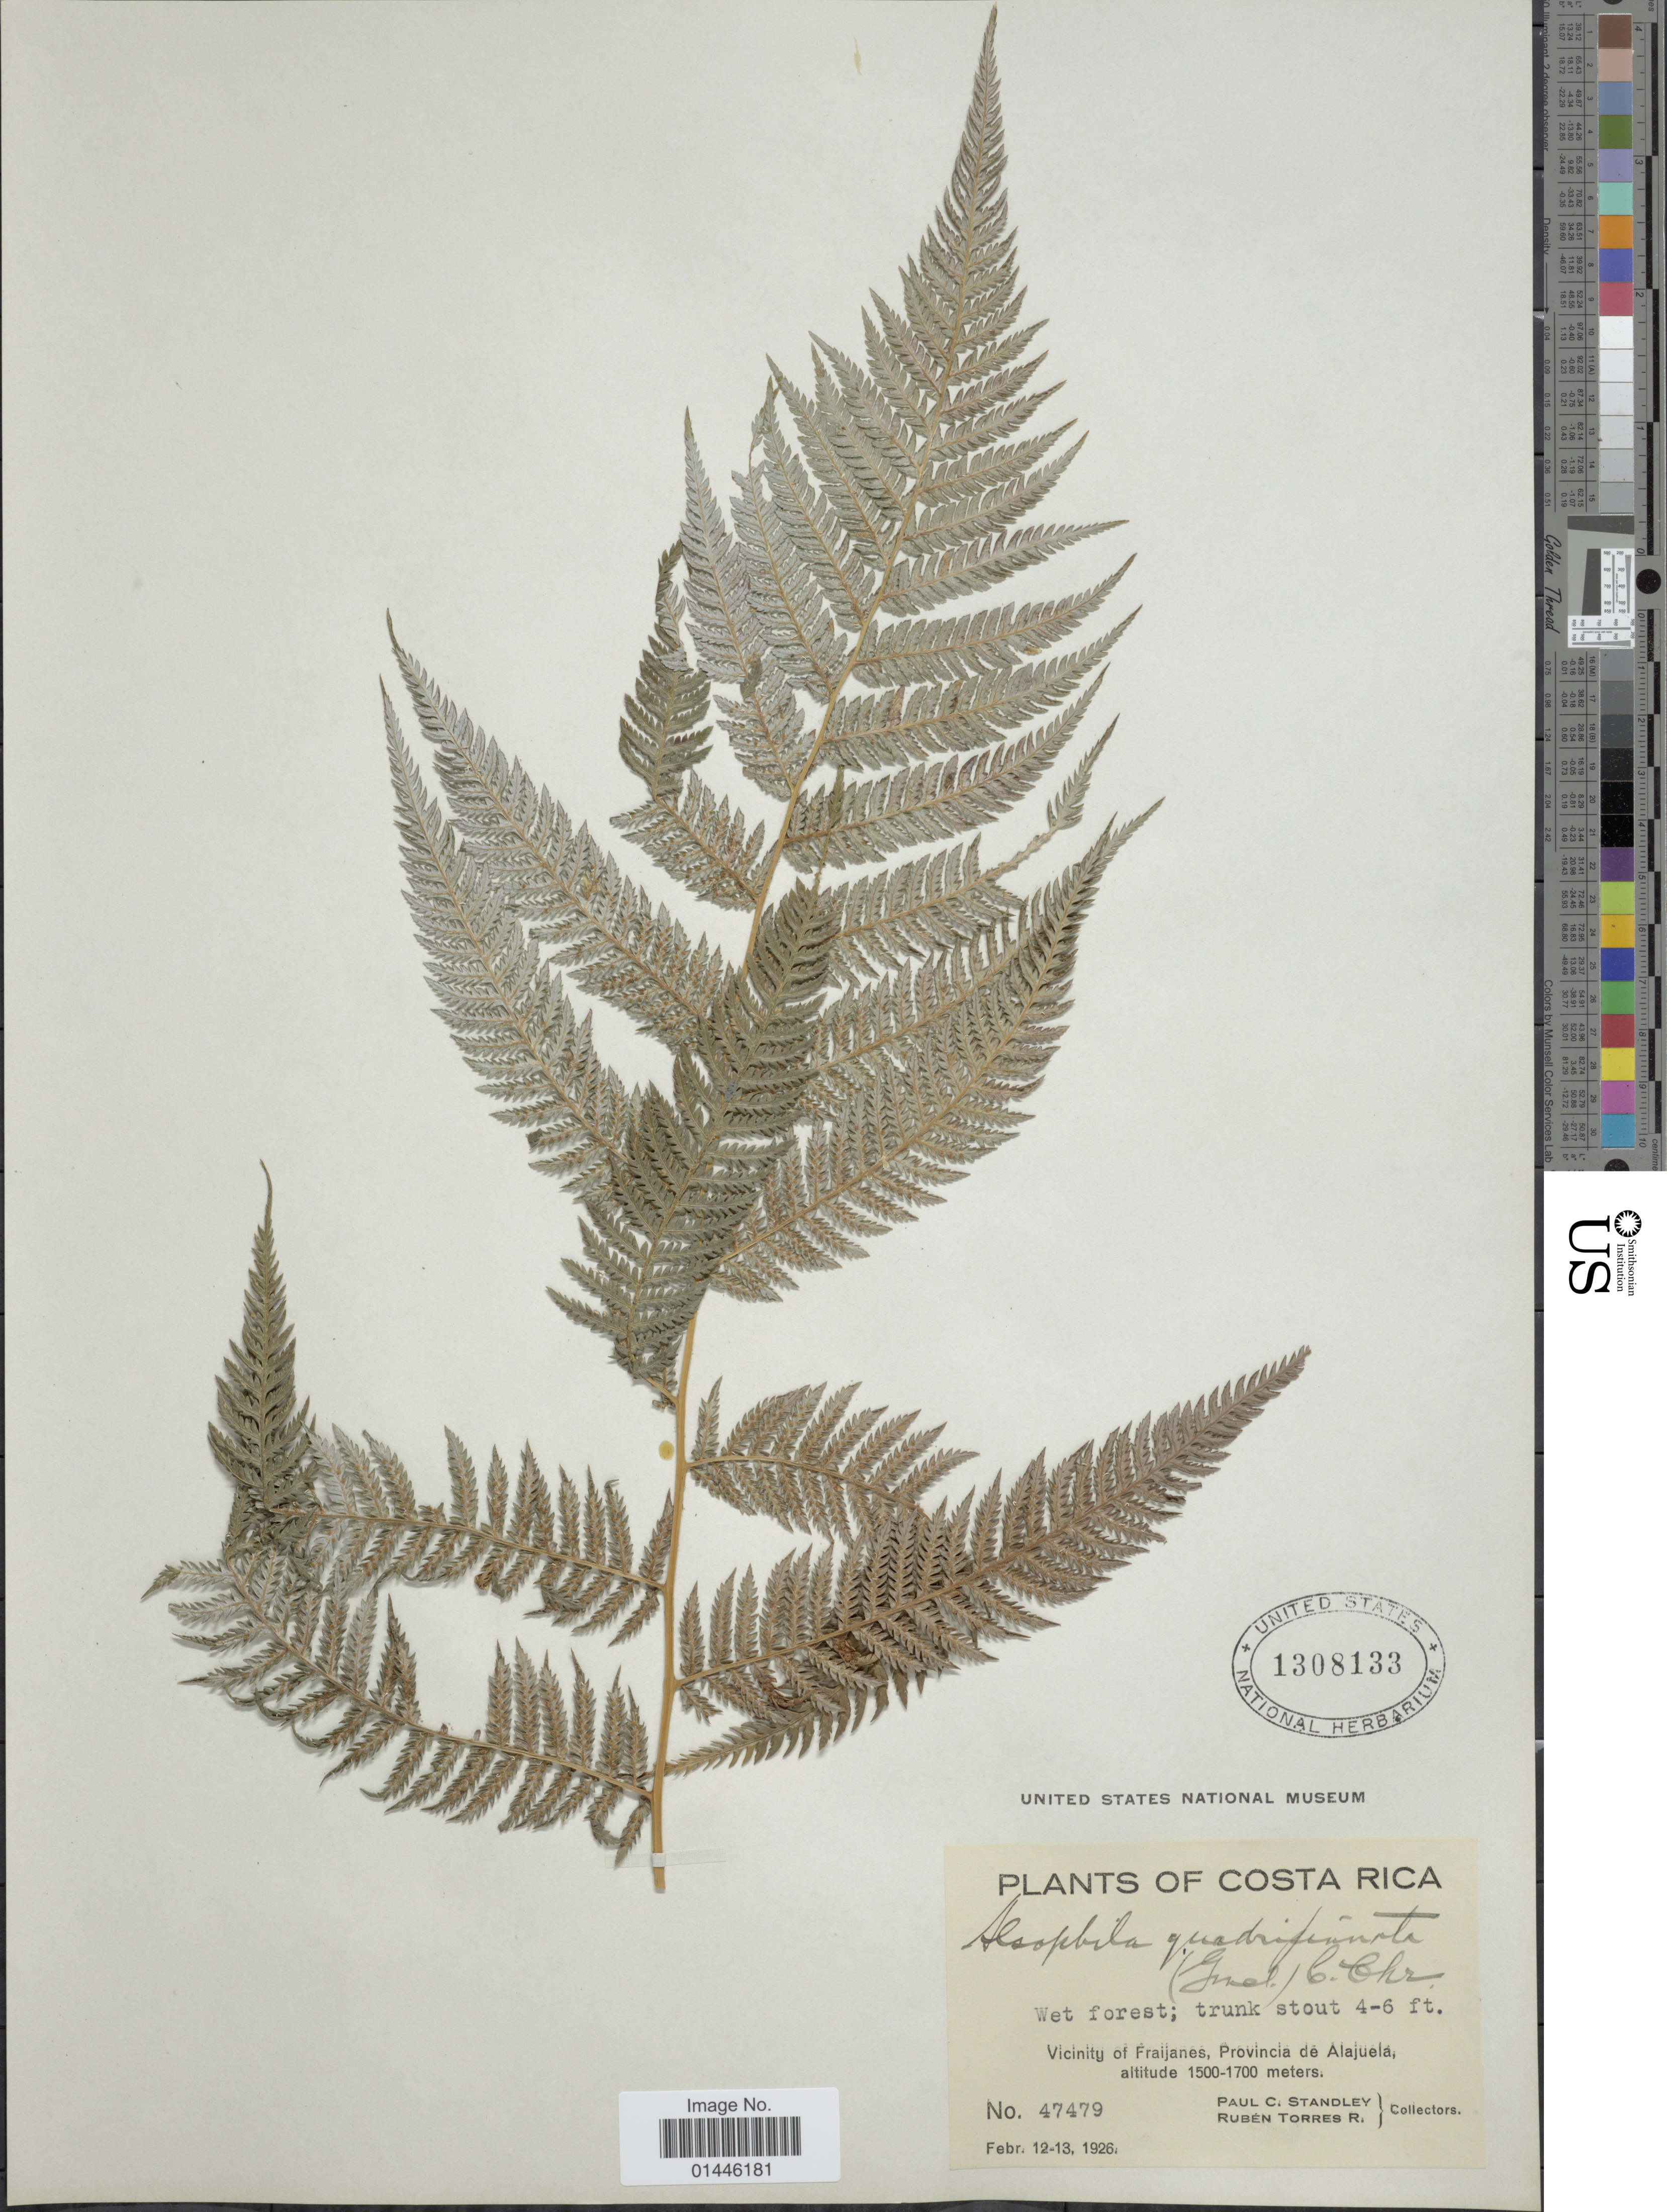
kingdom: Plantae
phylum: Tracheophyta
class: Polypodiopsida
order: Cyatheales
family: Dicksoniaceae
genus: Lophosoria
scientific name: Lophosoria quadripinnata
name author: (J.F. Gmel.) C. Chr.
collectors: P. C. Standley & R. Torres Rojas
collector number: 47479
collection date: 1926-02-12/1926-02-13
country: Costa Rica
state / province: Alajuela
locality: Vicinity of Fraijanes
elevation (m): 1500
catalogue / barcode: US 1308133